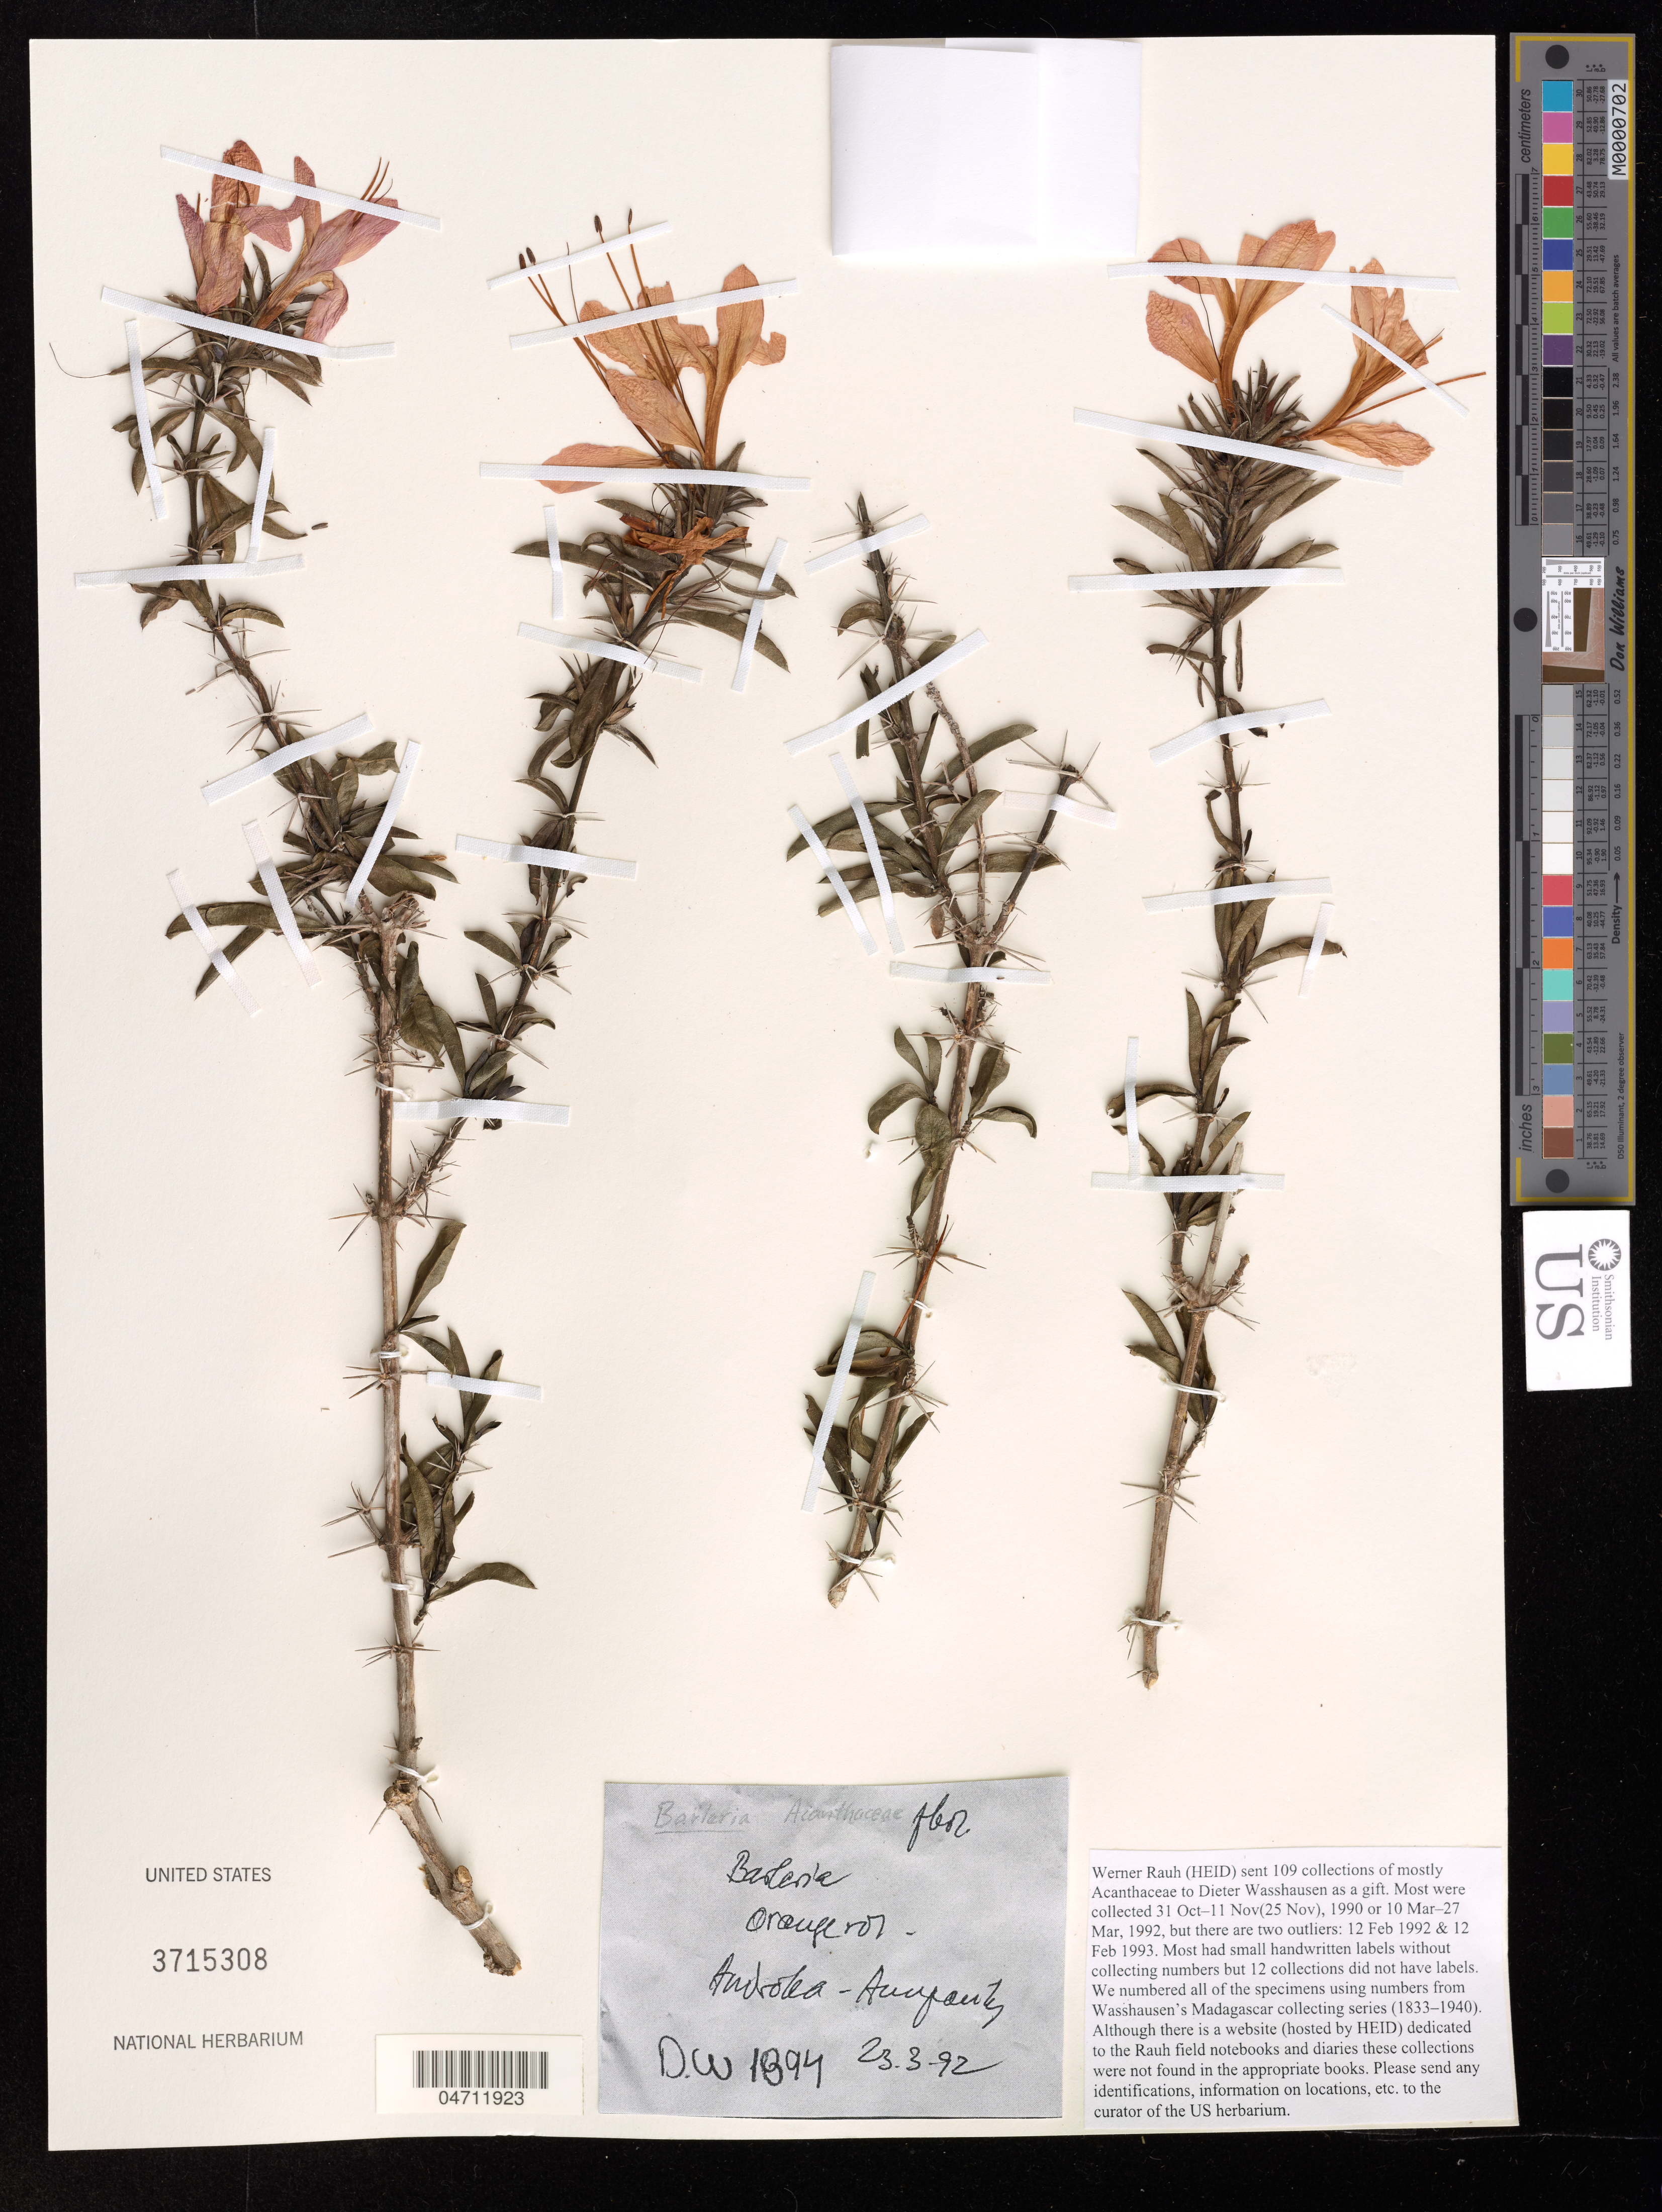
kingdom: Plantae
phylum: Tracheophyta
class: Magnoliopsida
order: Lamiales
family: Acanthaceae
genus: Barleria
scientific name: Barleria sp.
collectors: W. Rauh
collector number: DW 1894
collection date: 1992-03-23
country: Madagascar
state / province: Tulear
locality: Androka, Ampanihy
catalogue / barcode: US 3715308